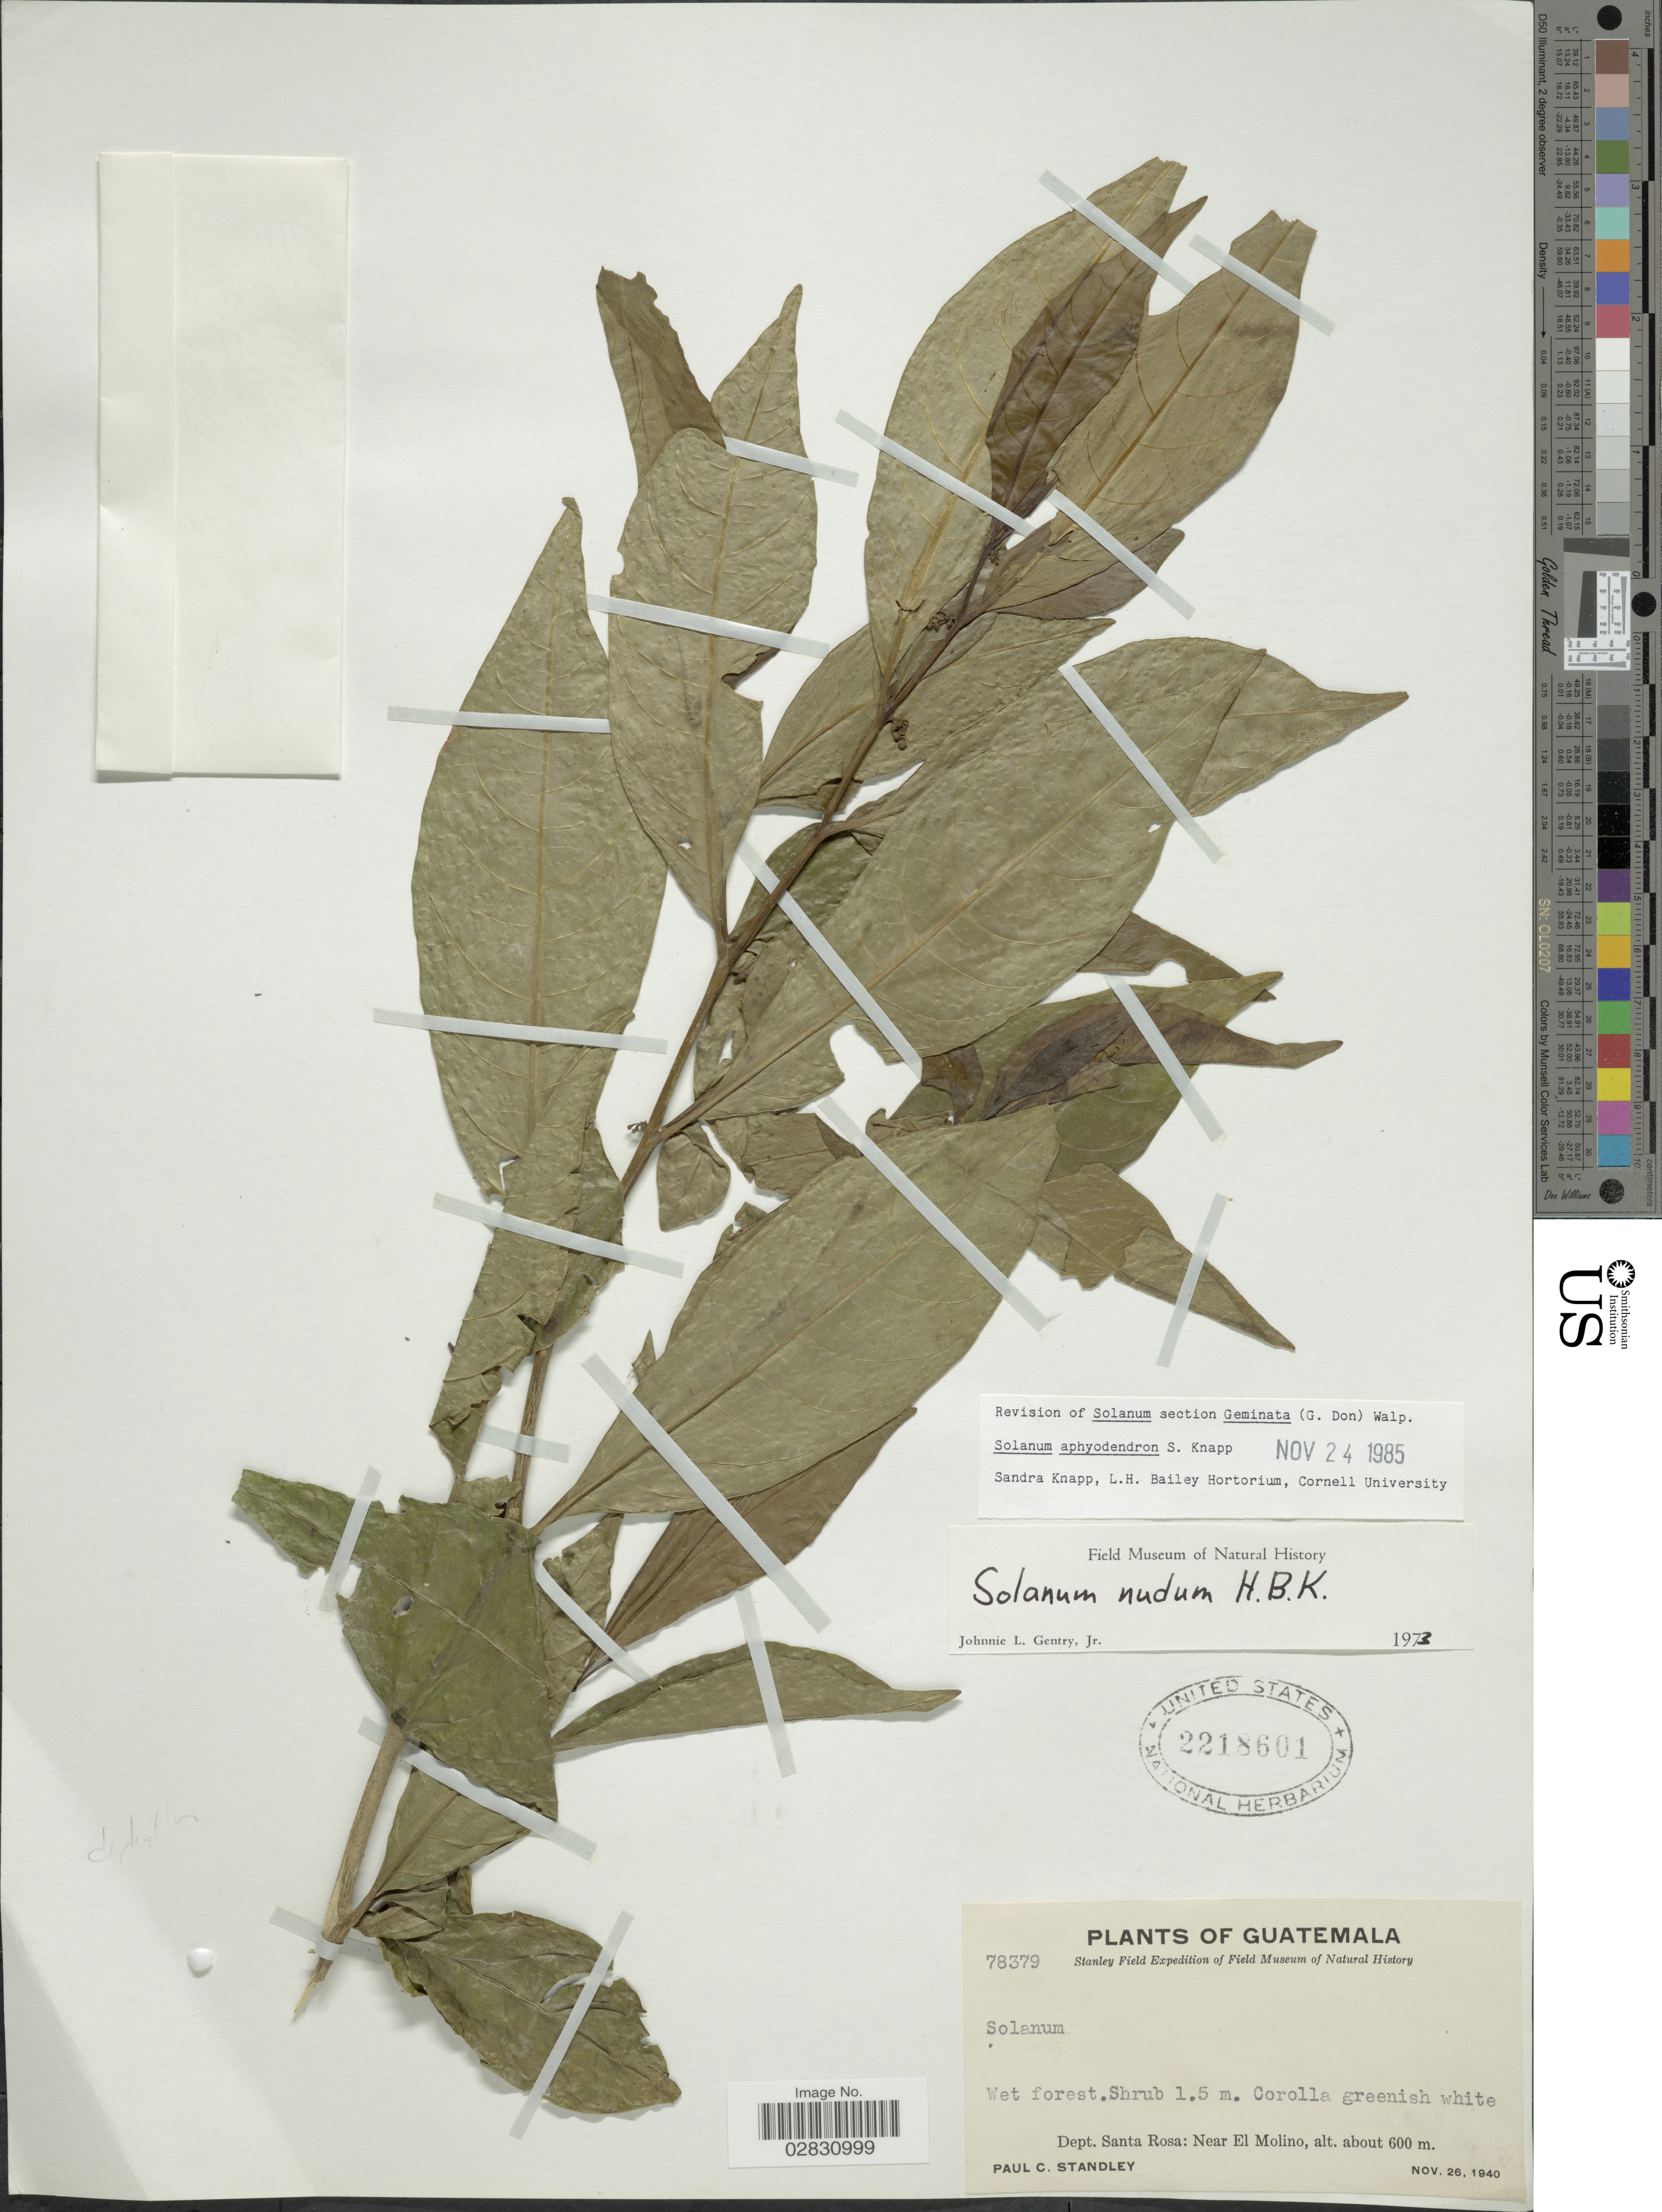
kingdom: Plantae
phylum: Tracheophyta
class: Magnoliopsida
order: Solanales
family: Solanaceae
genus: Solanum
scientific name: Solanum aphyodendron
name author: S. Knapp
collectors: P. C. Standley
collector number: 78379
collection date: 1940-11-26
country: Guatemala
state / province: Santa Rosa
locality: Dept. Santa Rosa: Near El Molino.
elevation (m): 600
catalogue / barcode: US 2218601